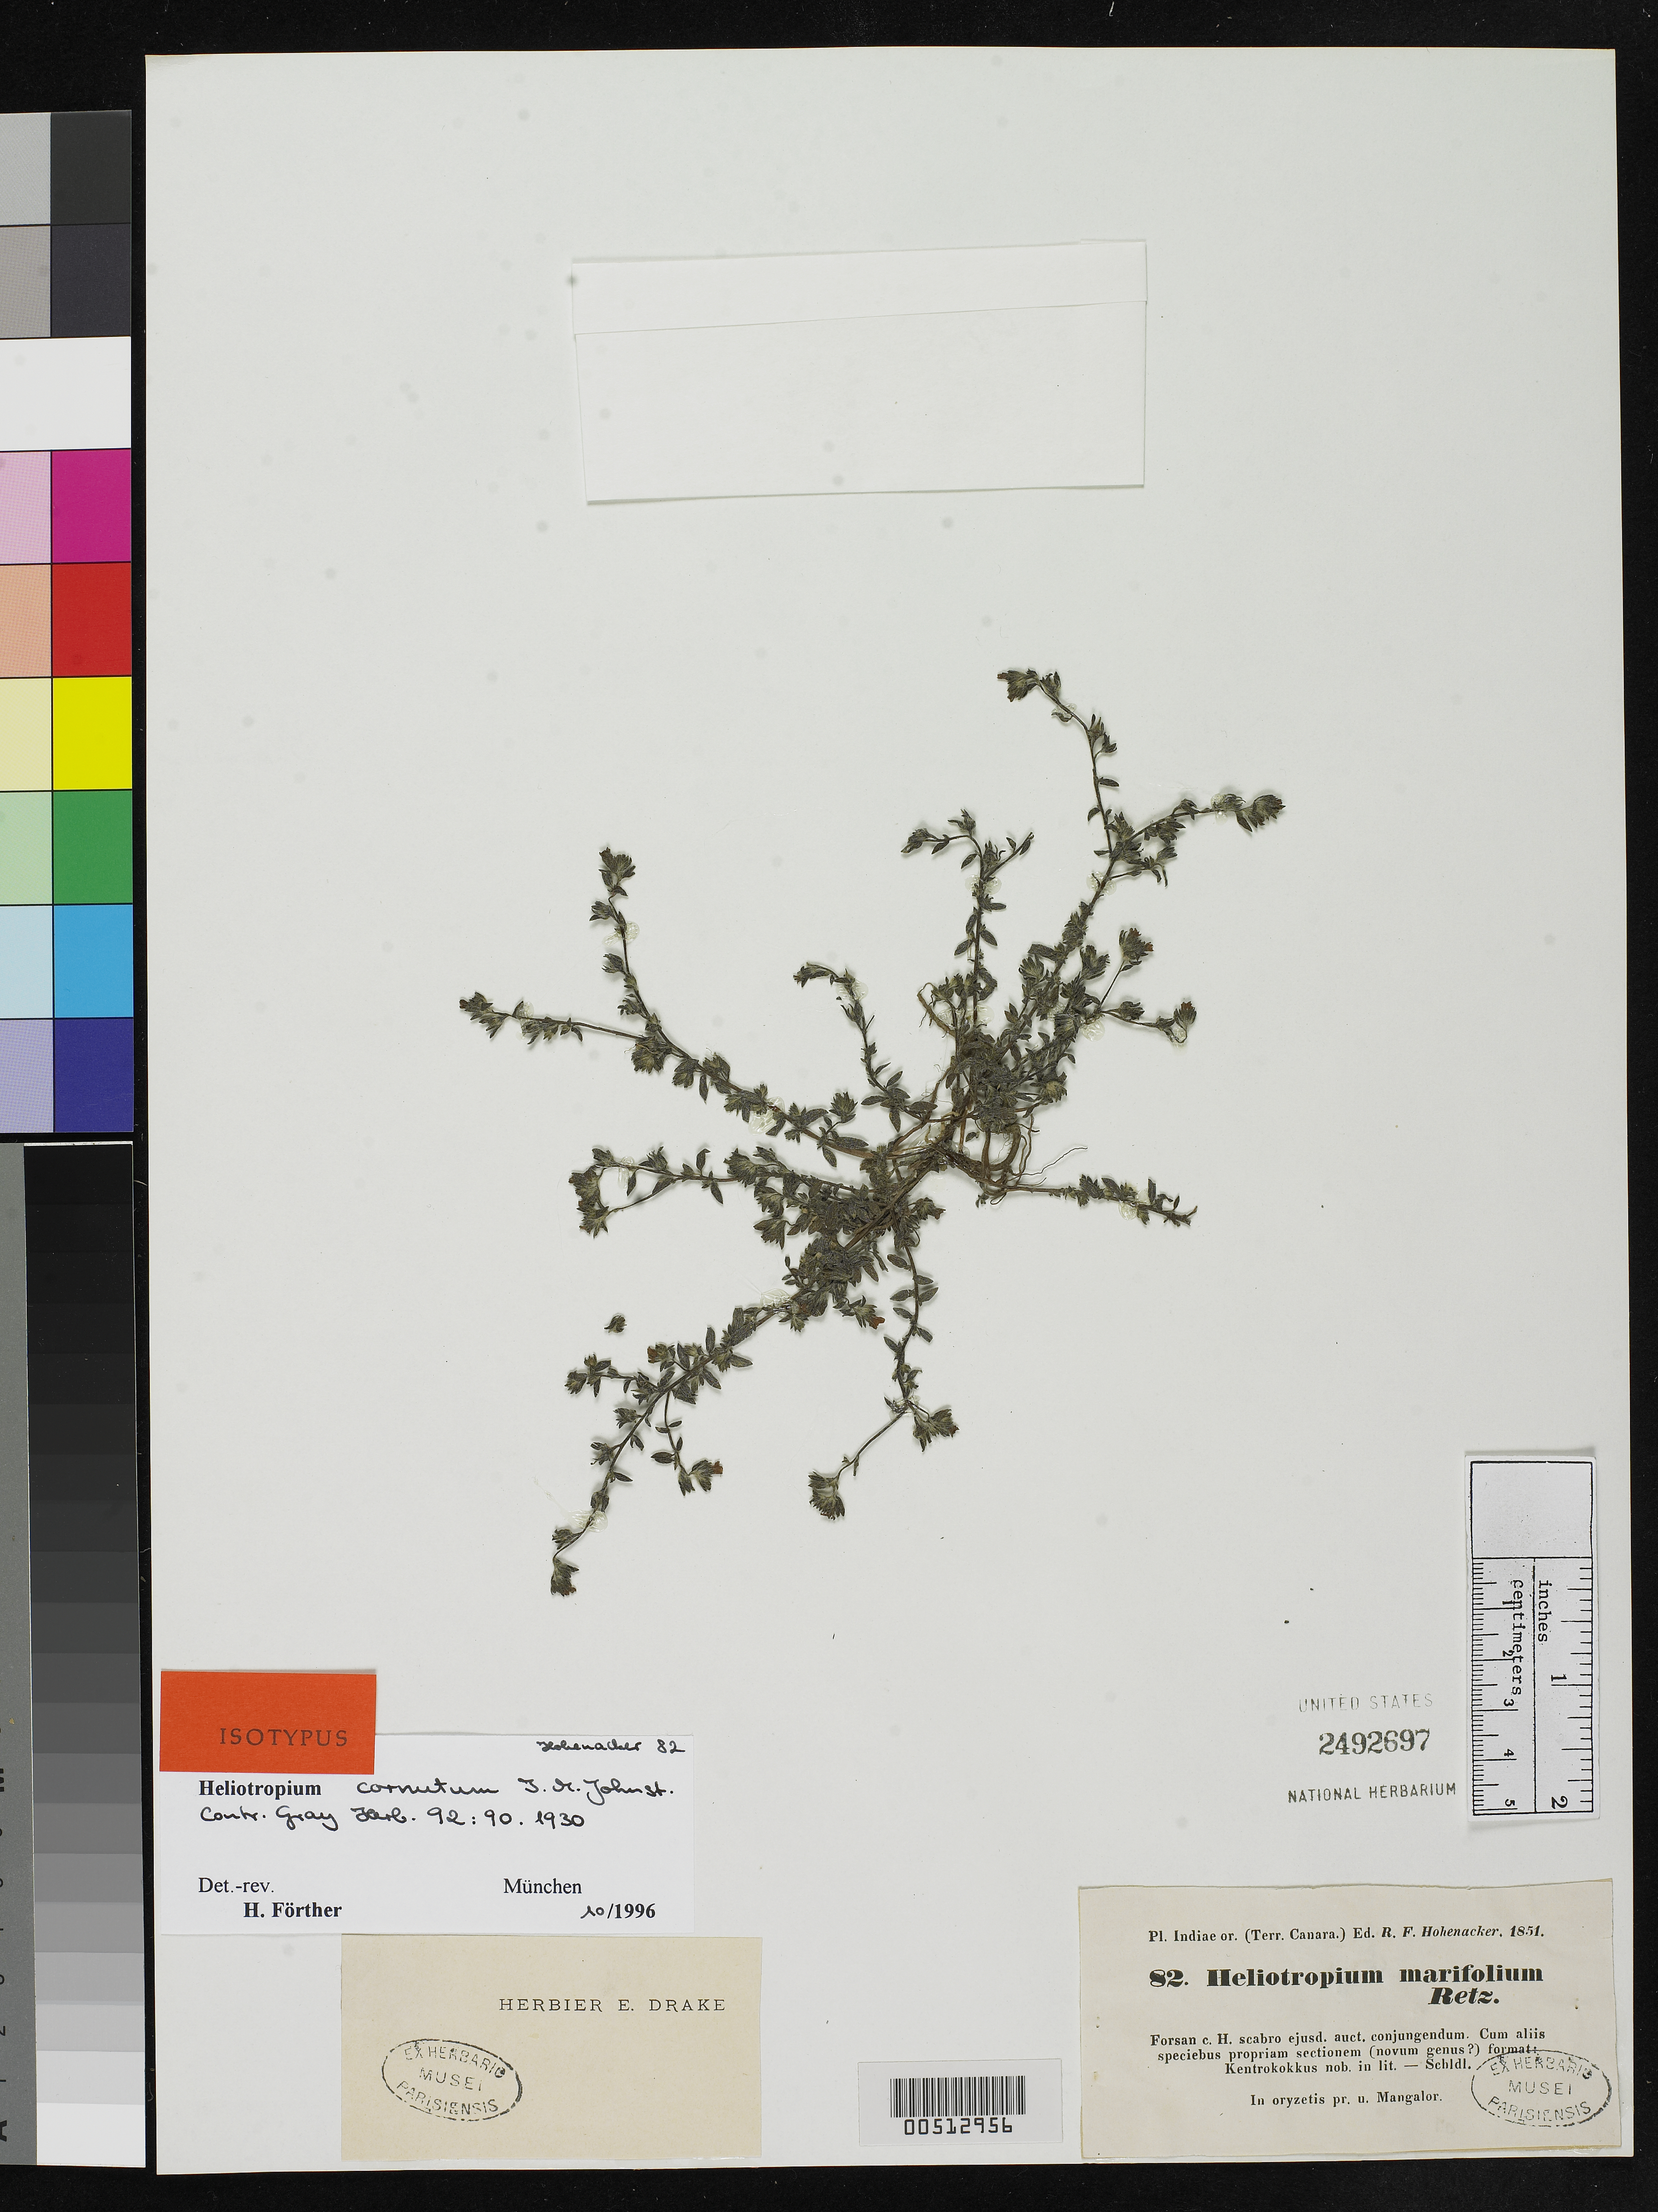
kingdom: Plantae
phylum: Tracheophyta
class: Magnoliopsida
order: Boraginales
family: Heliotropiaceae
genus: Heliotropium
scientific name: Heliotropium cornutum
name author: I.M. Johnst.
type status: Isotype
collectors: R. F. Hohenacker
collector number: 82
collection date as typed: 1851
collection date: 1851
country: India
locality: In Oryzetis Pr. U. Mangalor, Canara Terr.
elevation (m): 1067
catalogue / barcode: US 2492697